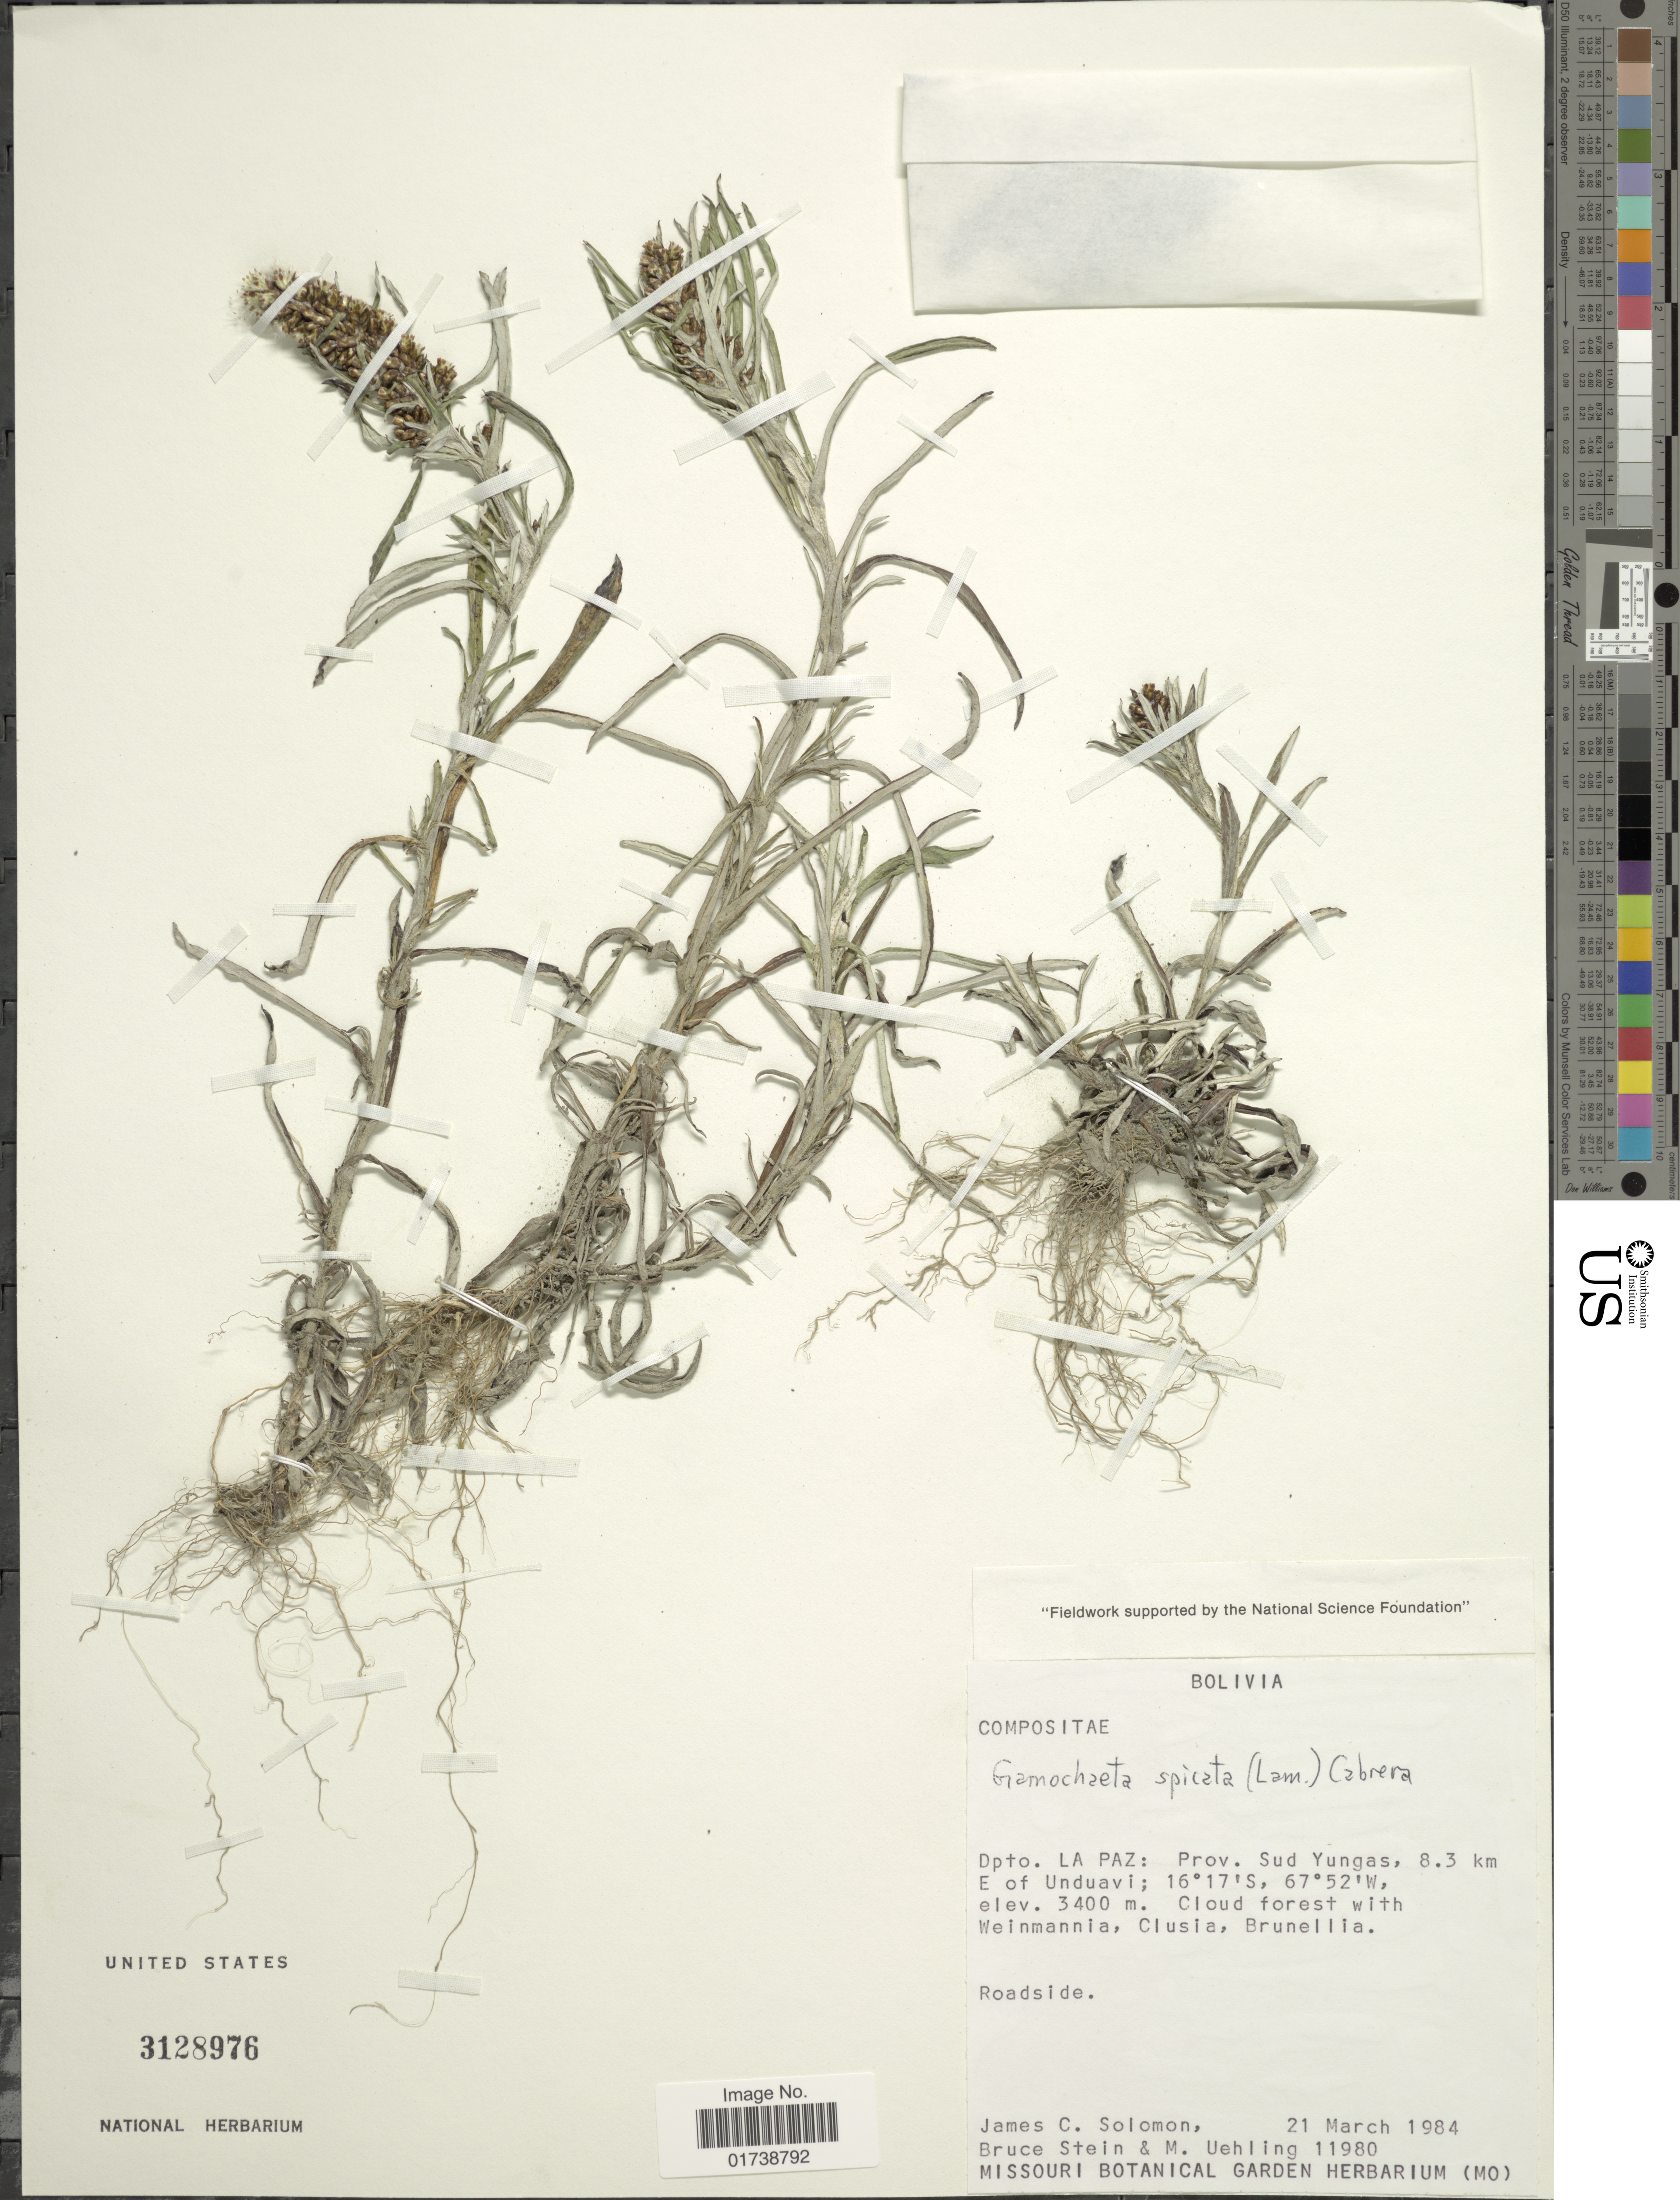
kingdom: Plantae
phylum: Tracheophyta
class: Magnoliopsida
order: Asterales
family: Asteraceae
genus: Gamochaeta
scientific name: Gamochaeta spicata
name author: (Lam.) Cabrera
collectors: J. C. Solomon, B. A. Stein & M. Uehling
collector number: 11980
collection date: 1984-03-21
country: Bolivia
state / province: La Paz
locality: Prov. Sud Yungas, 8.3 km E of Unduavi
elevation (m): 3400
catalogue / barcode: US 3128976